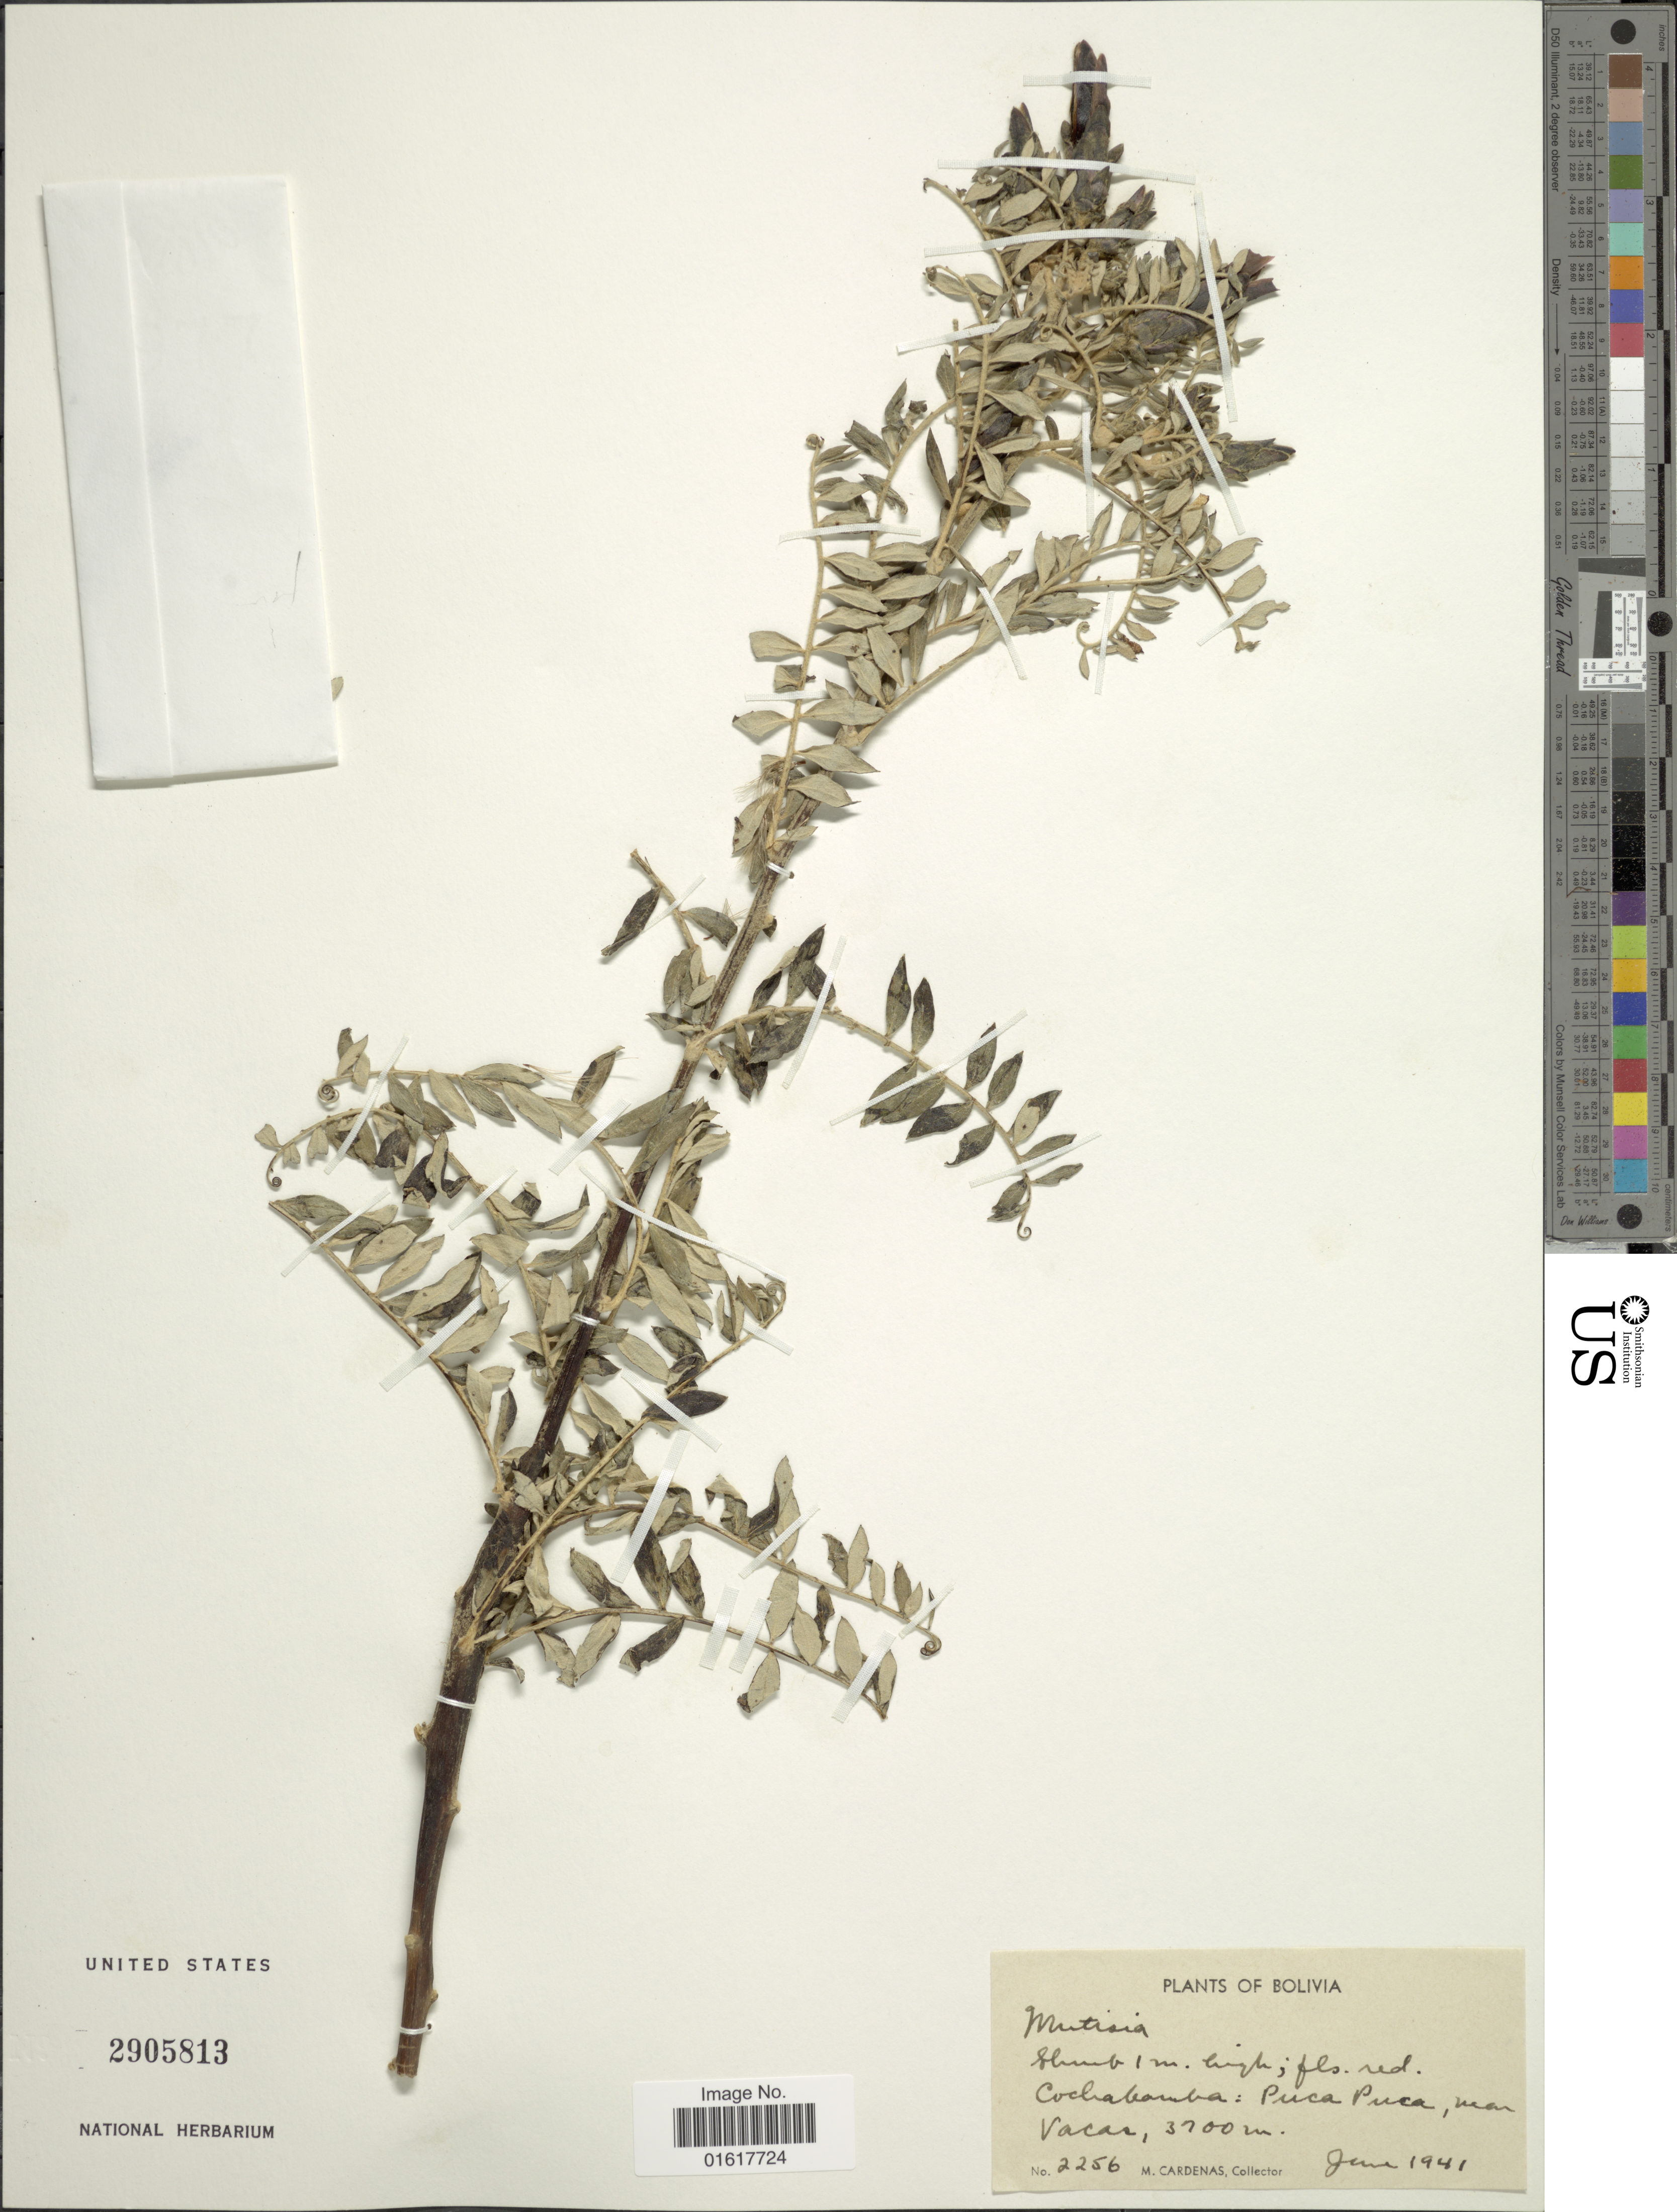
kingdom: Plantae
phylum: Tracheophyta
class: Magnoliopsida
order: Asterales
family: Asteraceae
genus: Mutisia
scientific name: Mutisia vicia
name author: J. Kost.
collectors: M. Cárdenas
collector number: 2256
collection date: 1941-06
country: Bolivia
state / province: Cochabamba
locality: Puca Puca; near Vacas.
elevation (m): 3700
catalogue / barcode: US 2905813